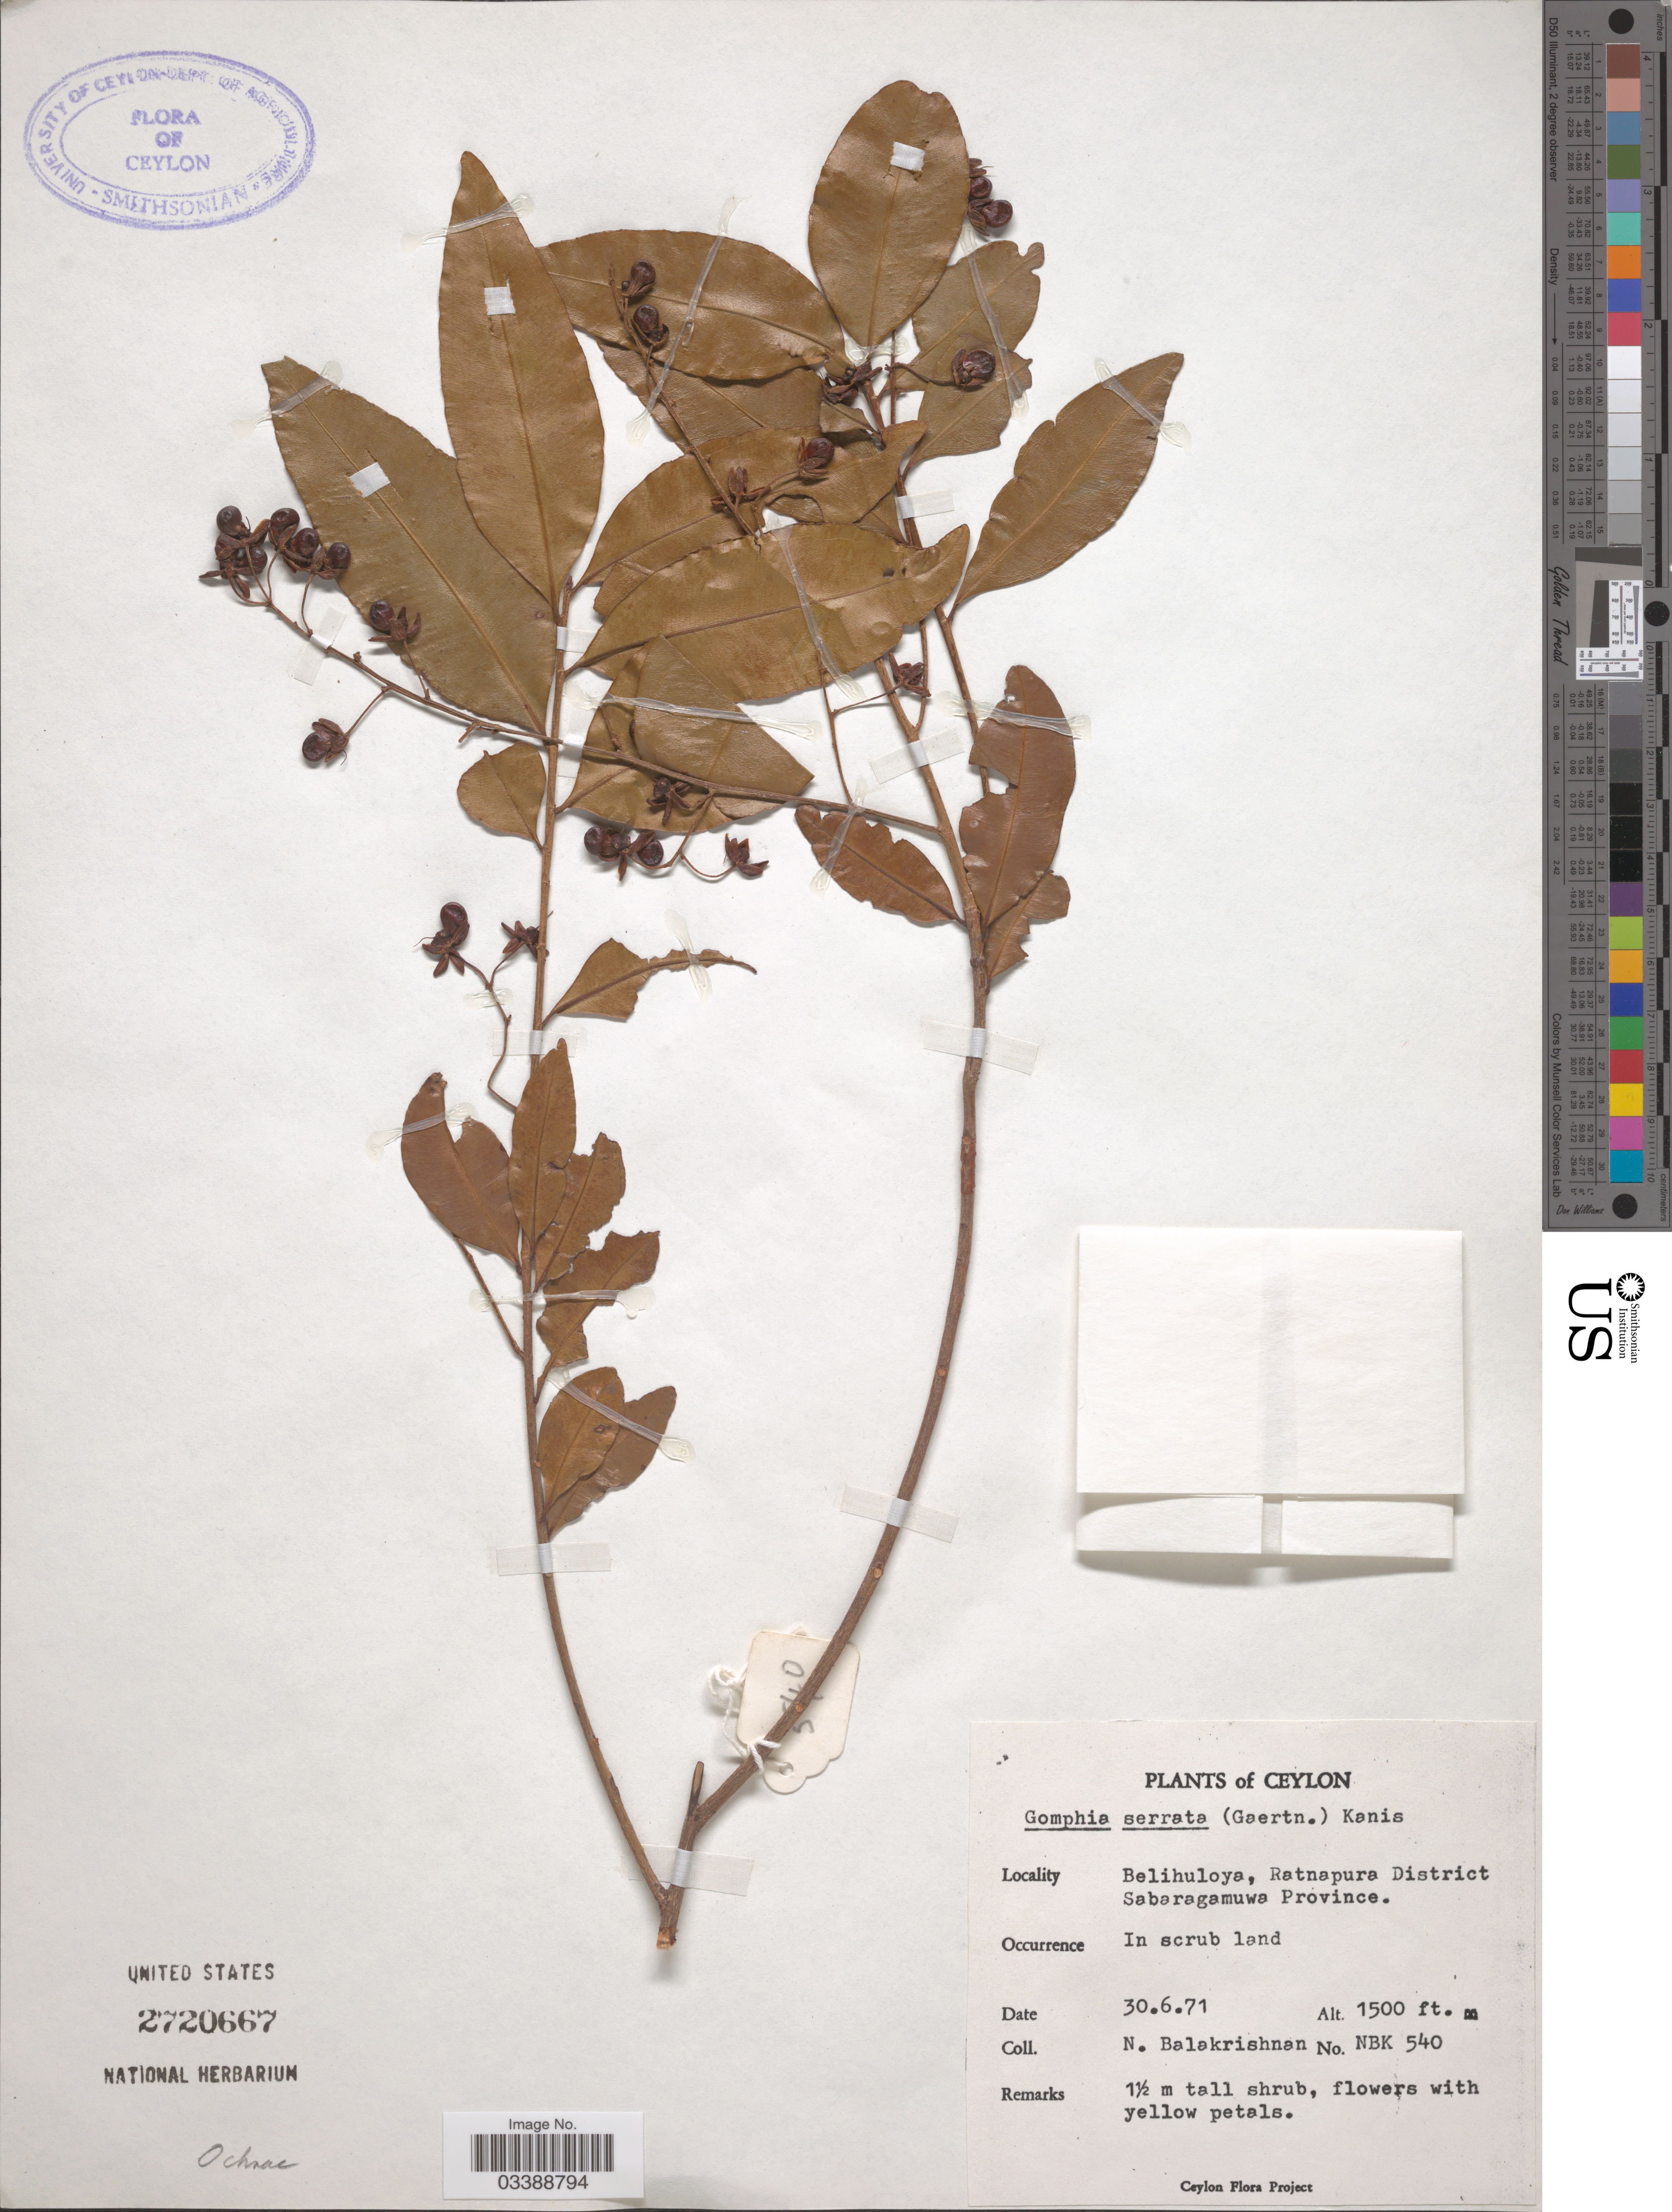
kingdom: Plantae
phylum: Tracheophyta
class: Magnoliopsida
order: Malpighiales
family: Ochnaceae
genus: Campylospermum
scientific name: Campylospermum serratum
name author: (Gaertn.) Bittrich & M.C.E. Amaral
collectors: N. Balakrishnan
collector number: NBK 540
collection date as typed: Transcribed d/m/y: 30/6/71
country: Sri Lanka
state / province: Sabaragamuwa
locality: Ceylon. Belihuloya, Ratnapura District.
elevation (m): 457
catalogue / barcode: US 2720667